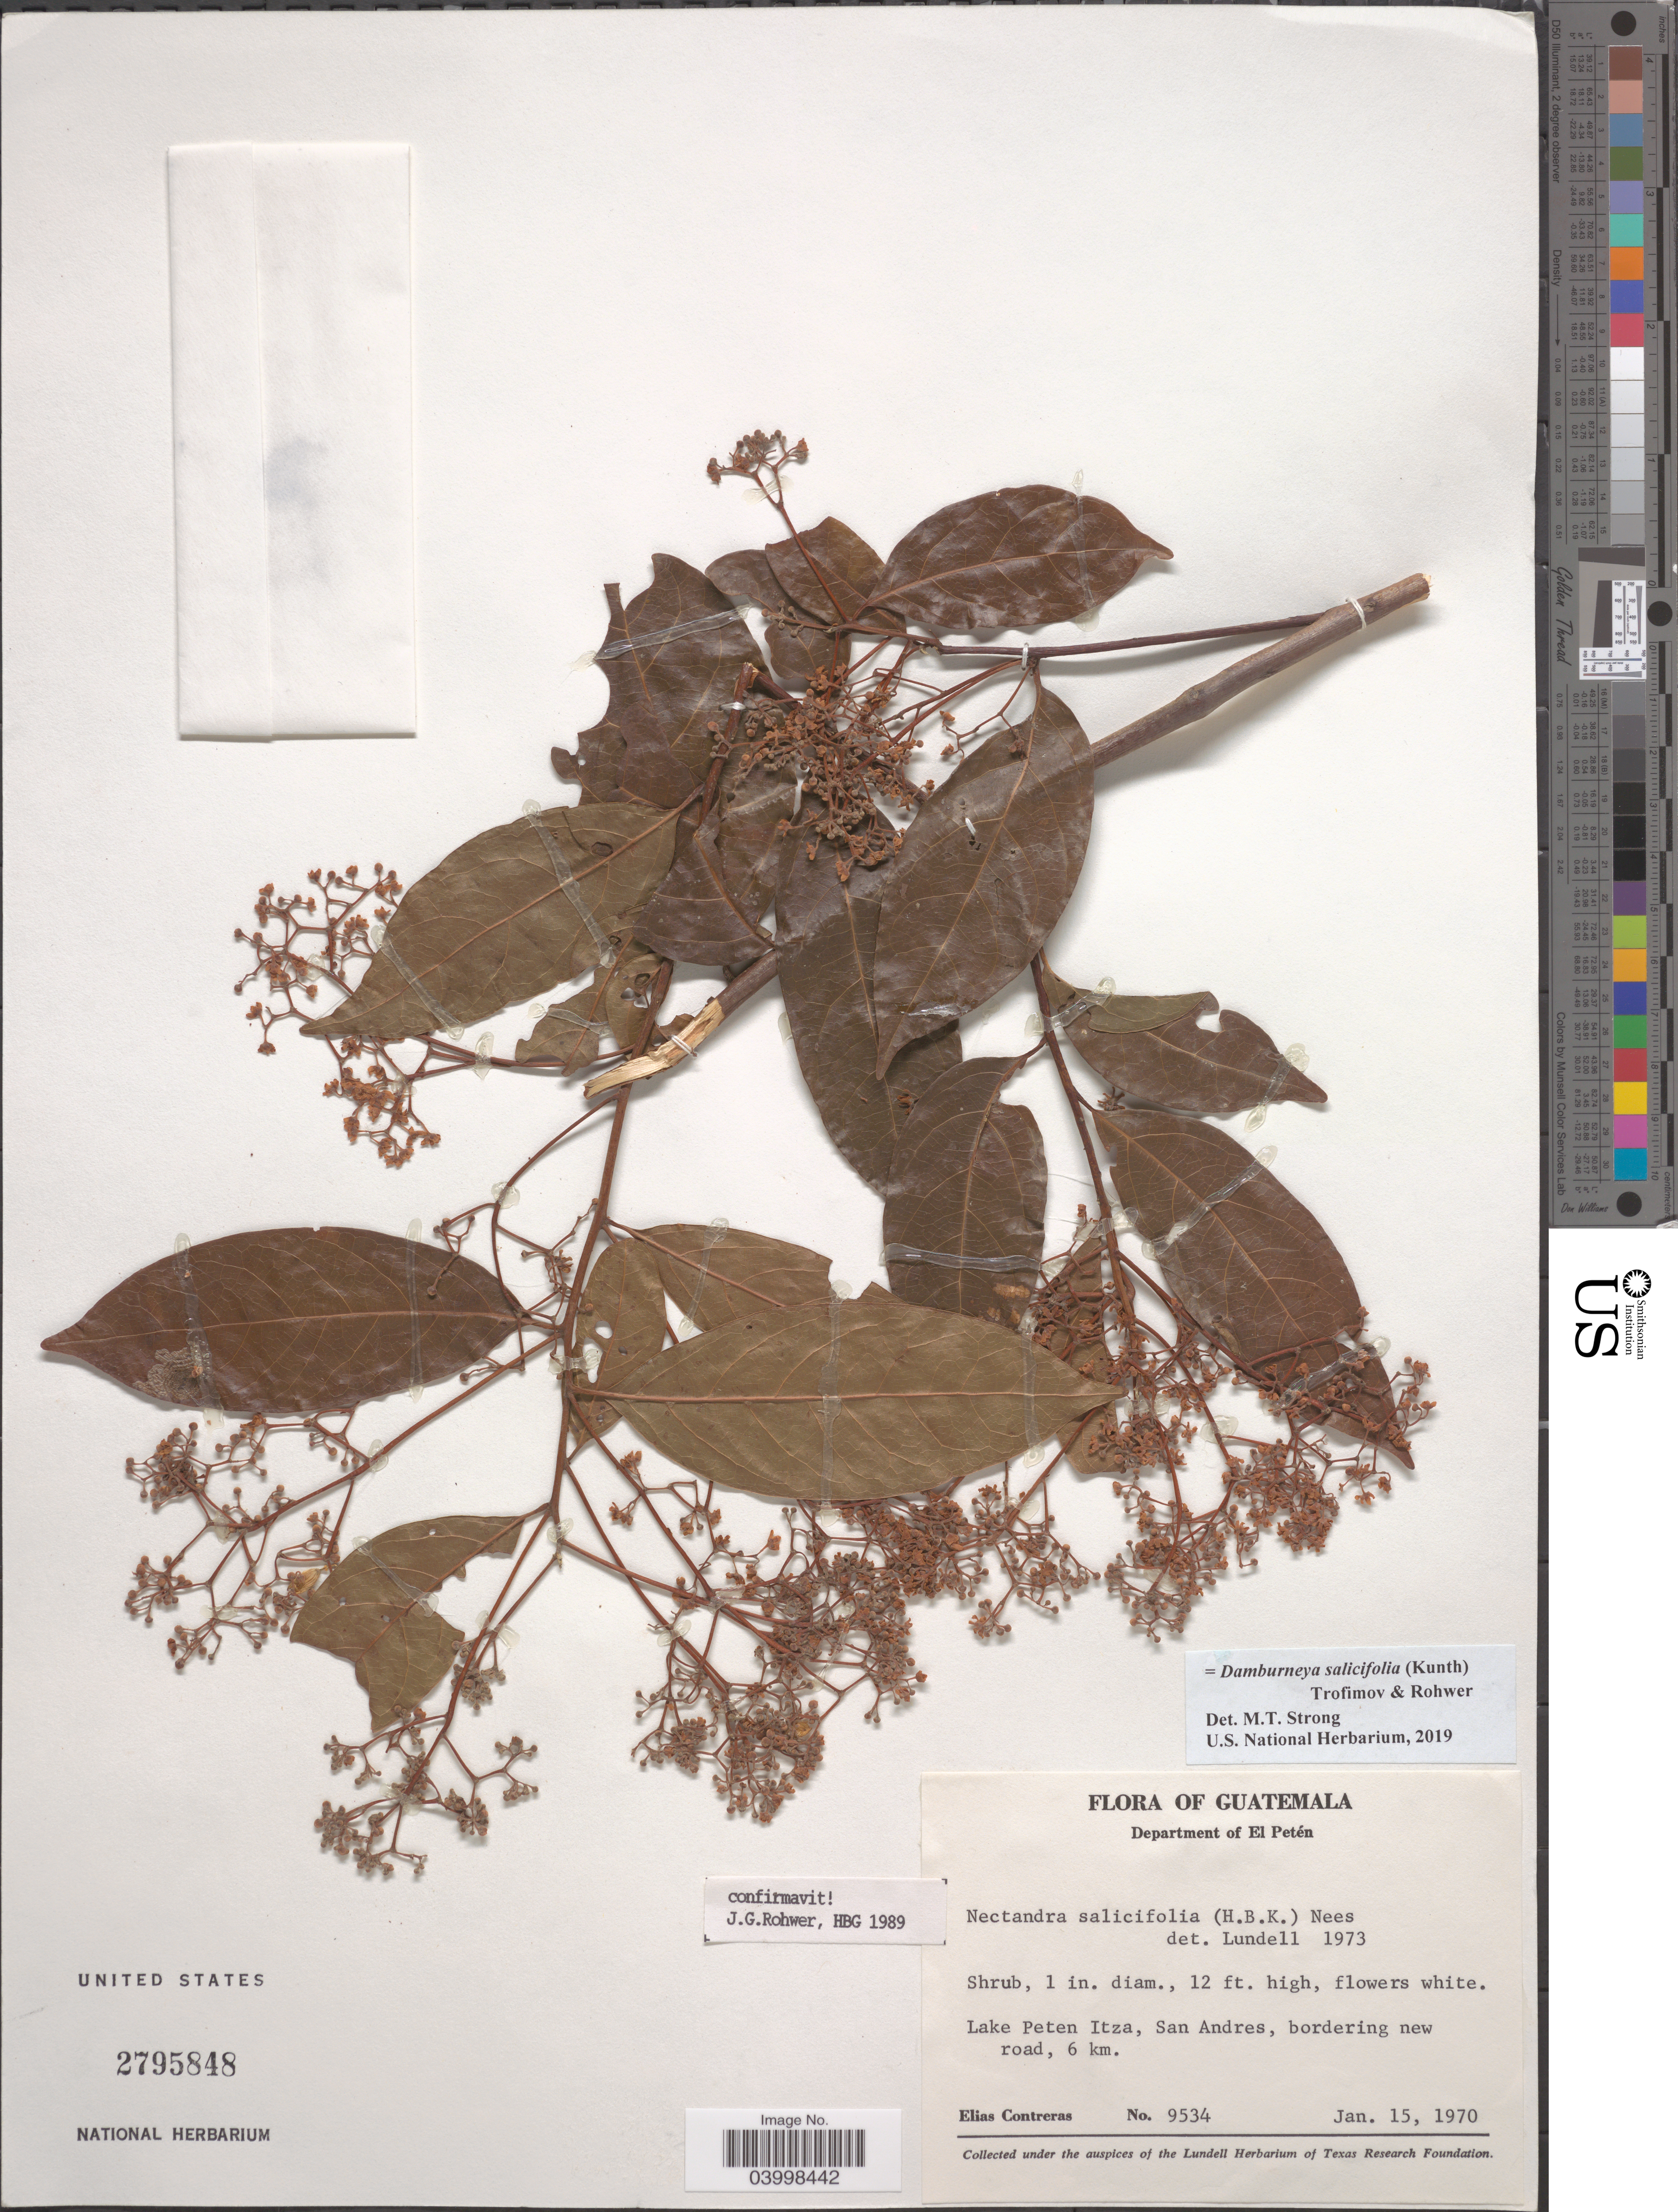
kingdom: Plantae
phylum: Tracheophyta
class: Magnoliopsida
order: Laurales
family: Lauraceae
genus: Damburneya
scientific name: Damburneya salicifolia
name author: (Kunth) Trofimov & Rohwer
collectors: E. Contreras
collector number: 9534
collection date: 1970-01-15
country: Guatemala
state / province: El Peten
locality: Department of El Petén. Lake Peten Itza, San Andres, bordering new road, 6 km.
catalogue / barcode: US 2795848